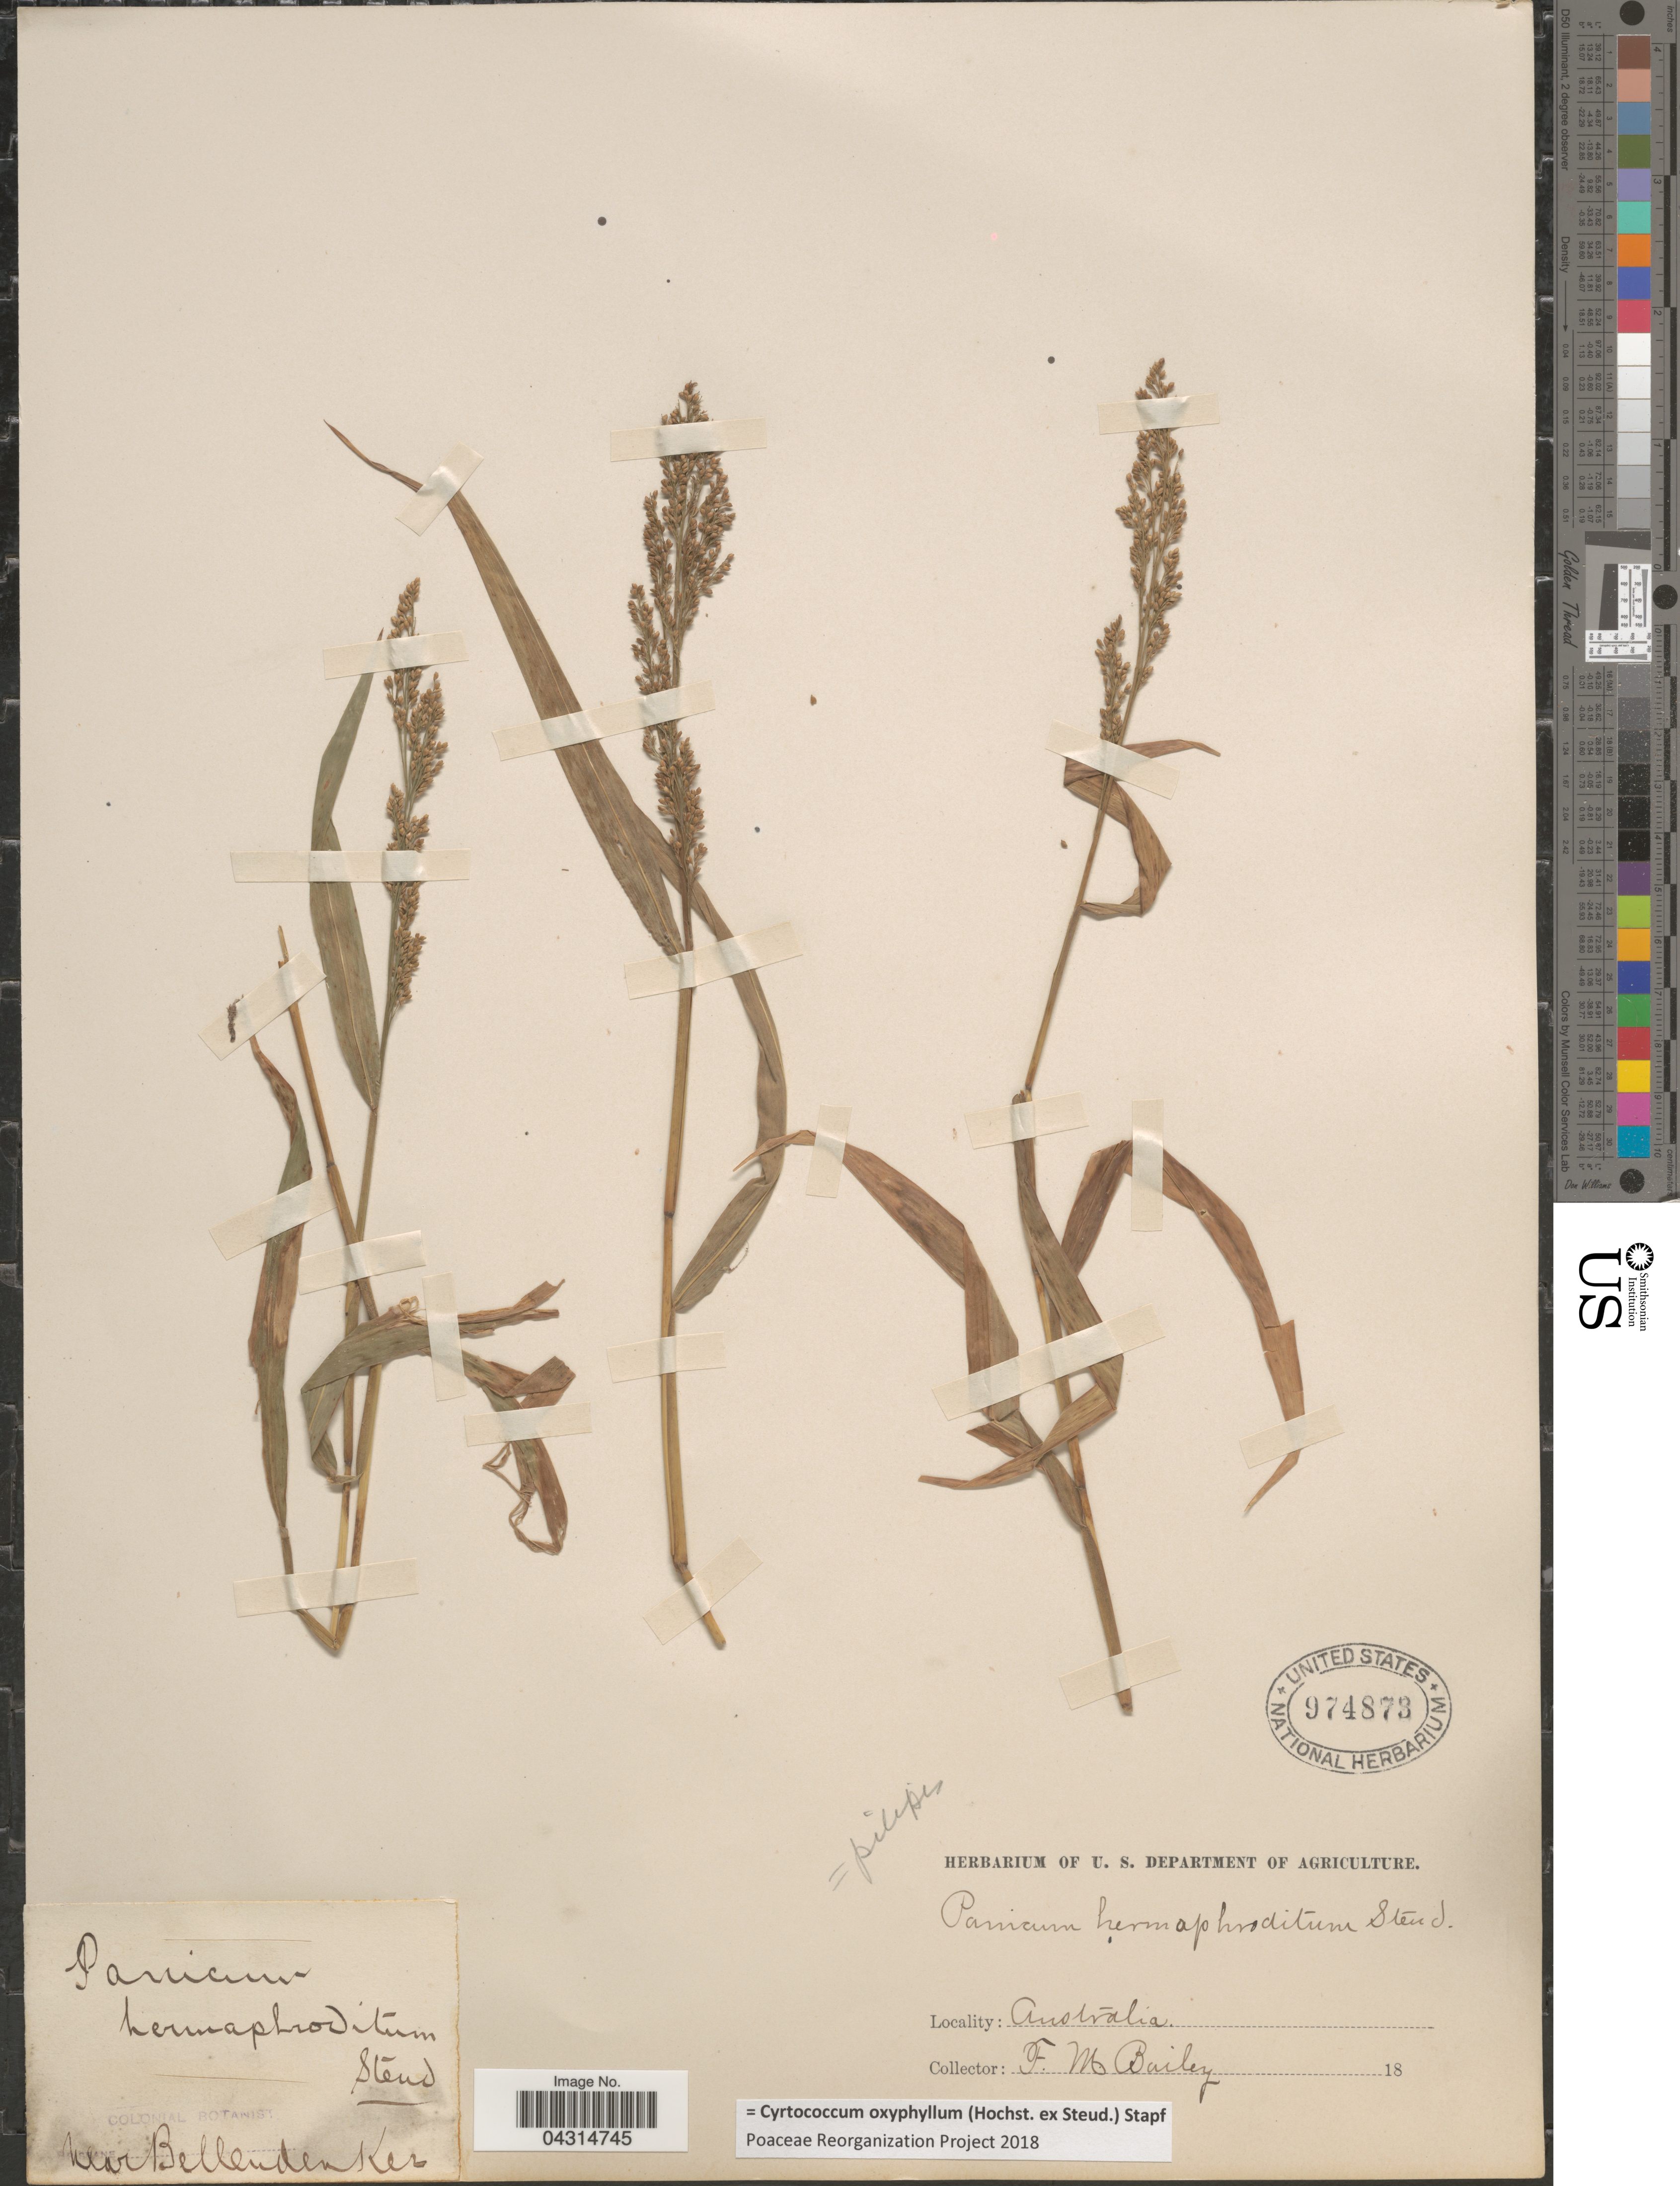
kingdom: Plantae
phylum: Tracheophyta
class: Liliopsida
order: Poales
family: Poaceae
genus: Cyrtococcum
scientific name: Cyrtococcum oxyphyllum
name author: (Steud.) Stapf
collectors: F. M. Bailey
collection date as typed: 18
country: Australia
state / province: Queensland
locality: Near BellendenKer.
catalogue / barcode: US 974873